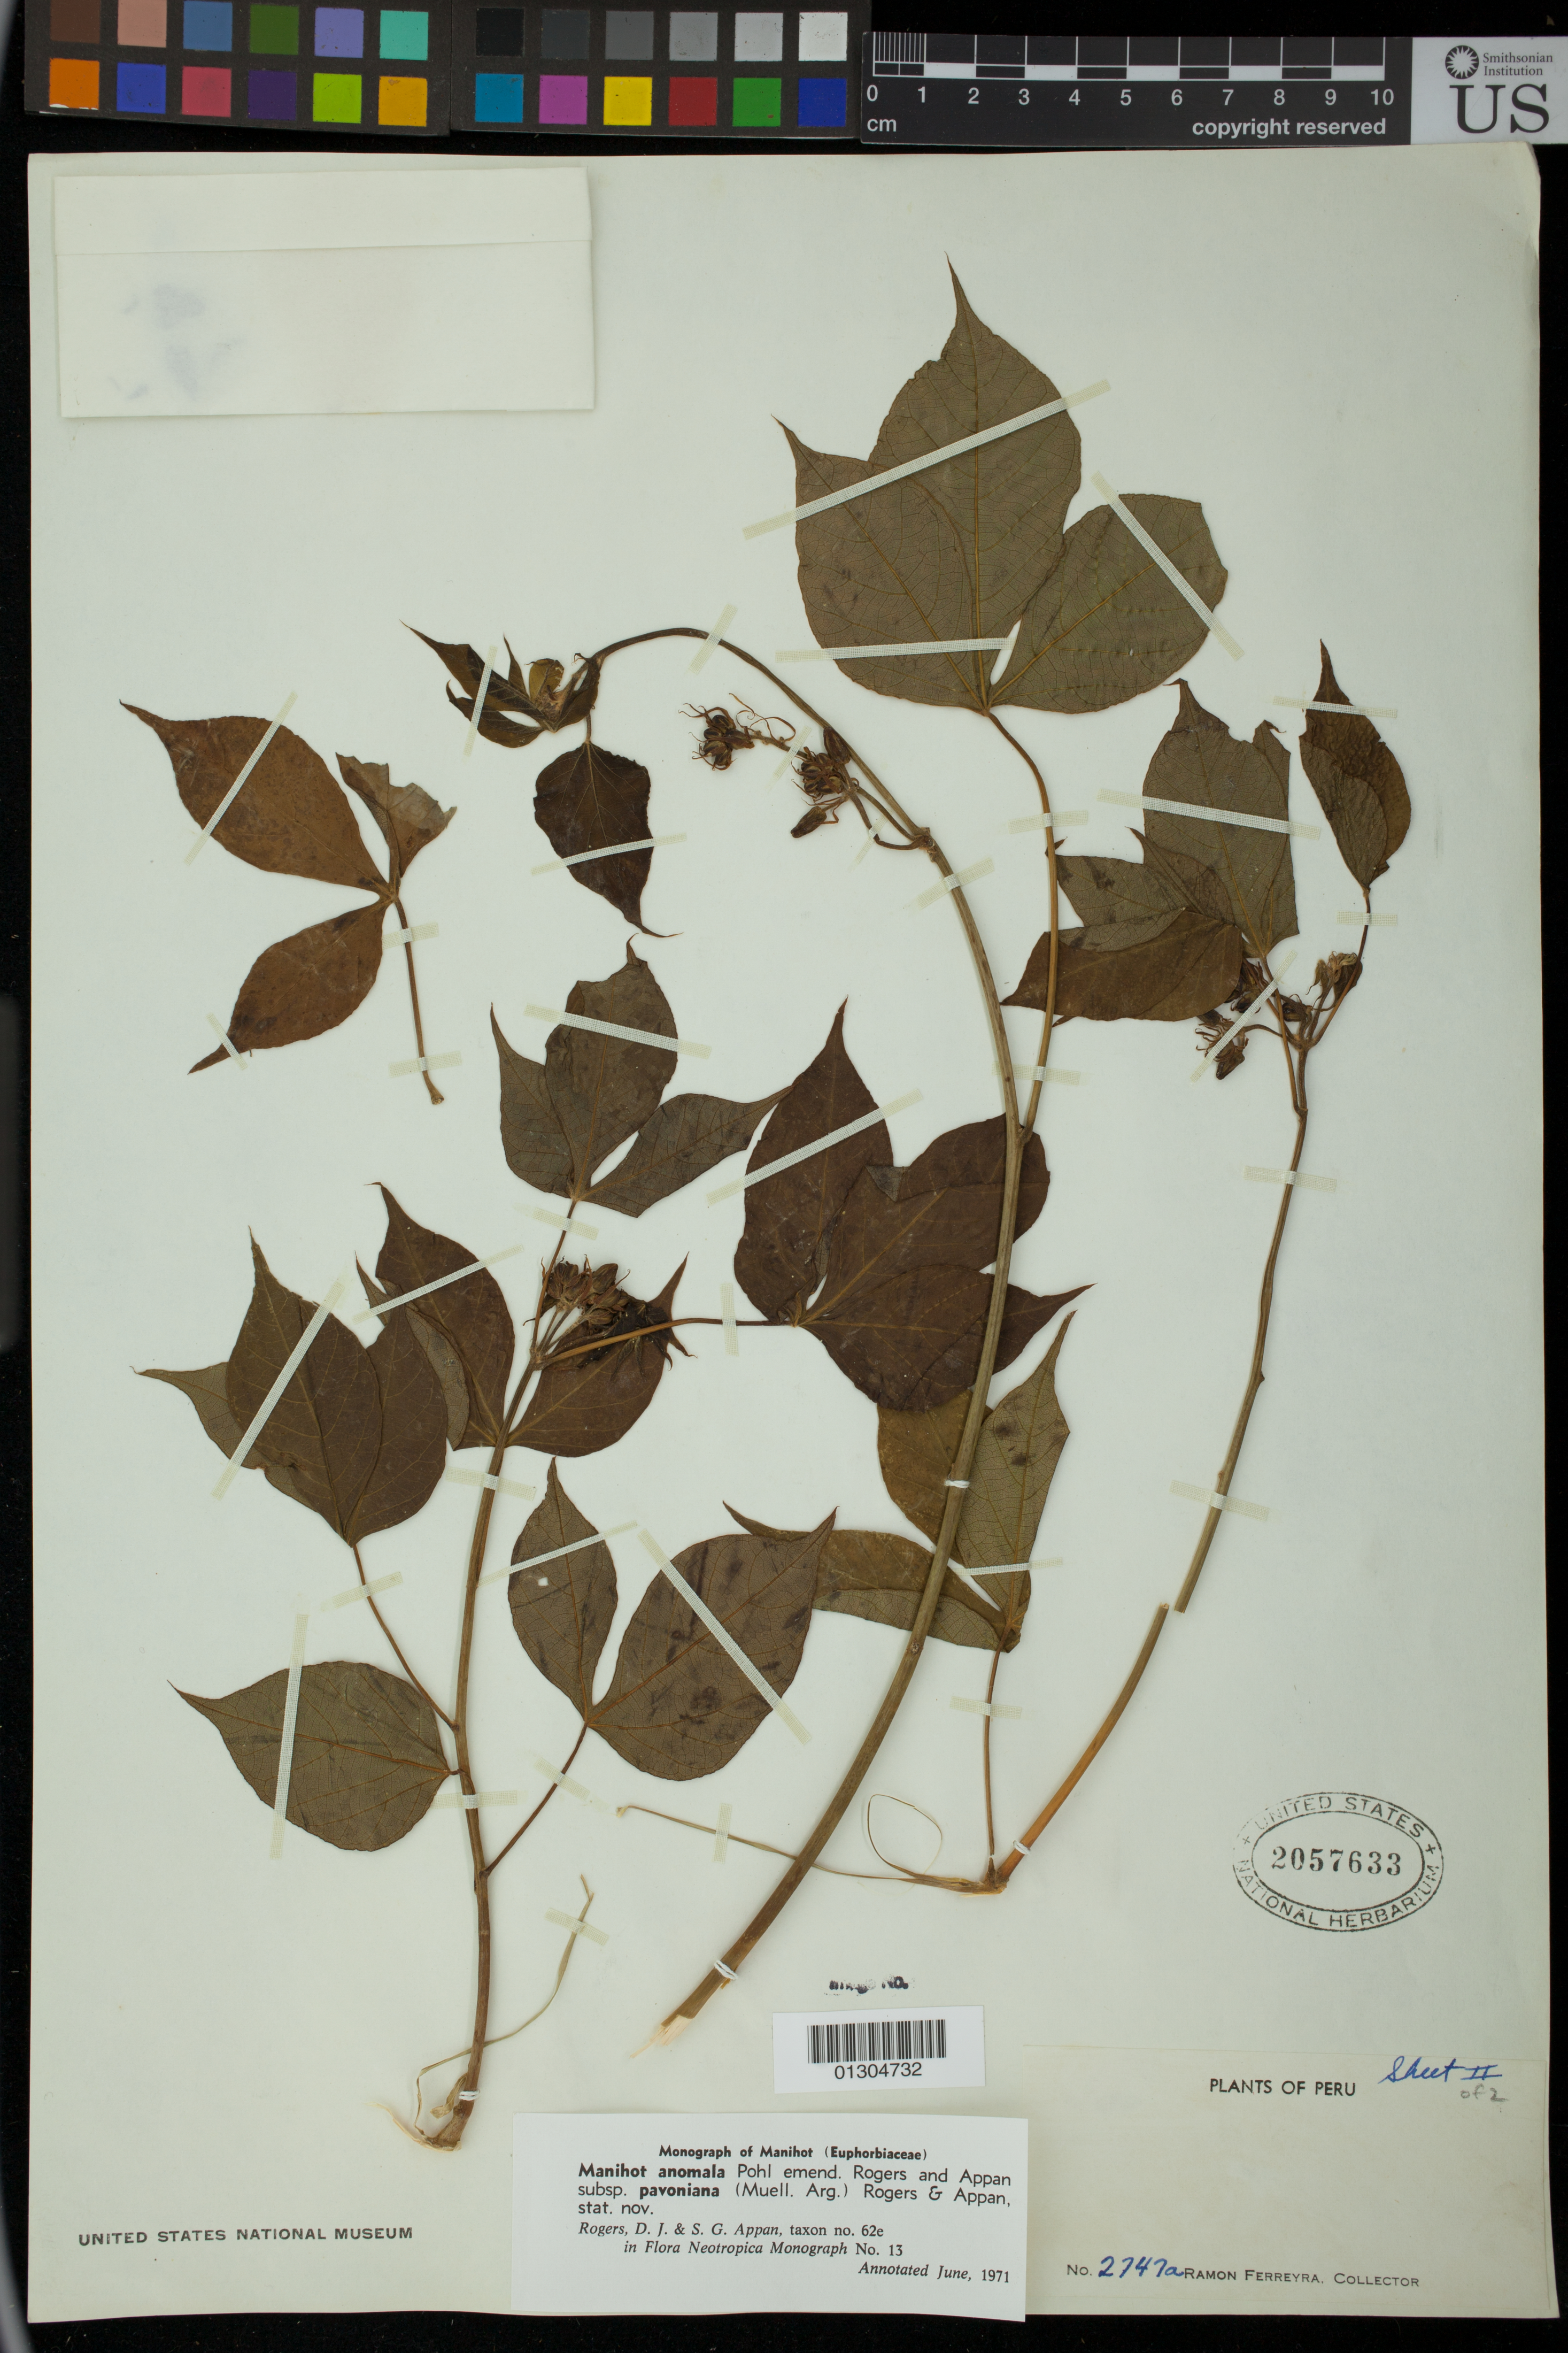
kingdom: Plantae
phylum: Tracheophyta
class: Magnoliopsida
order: Malpighiales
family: Euphorbiaceae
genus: Manihot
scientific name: Manihot anomala subsp. pavoniana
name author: (Müll. Arg.) D.J. Rogers & Appan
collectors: R. A. Ferreyra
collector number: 2747a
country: Peru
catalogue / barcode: US 2057633